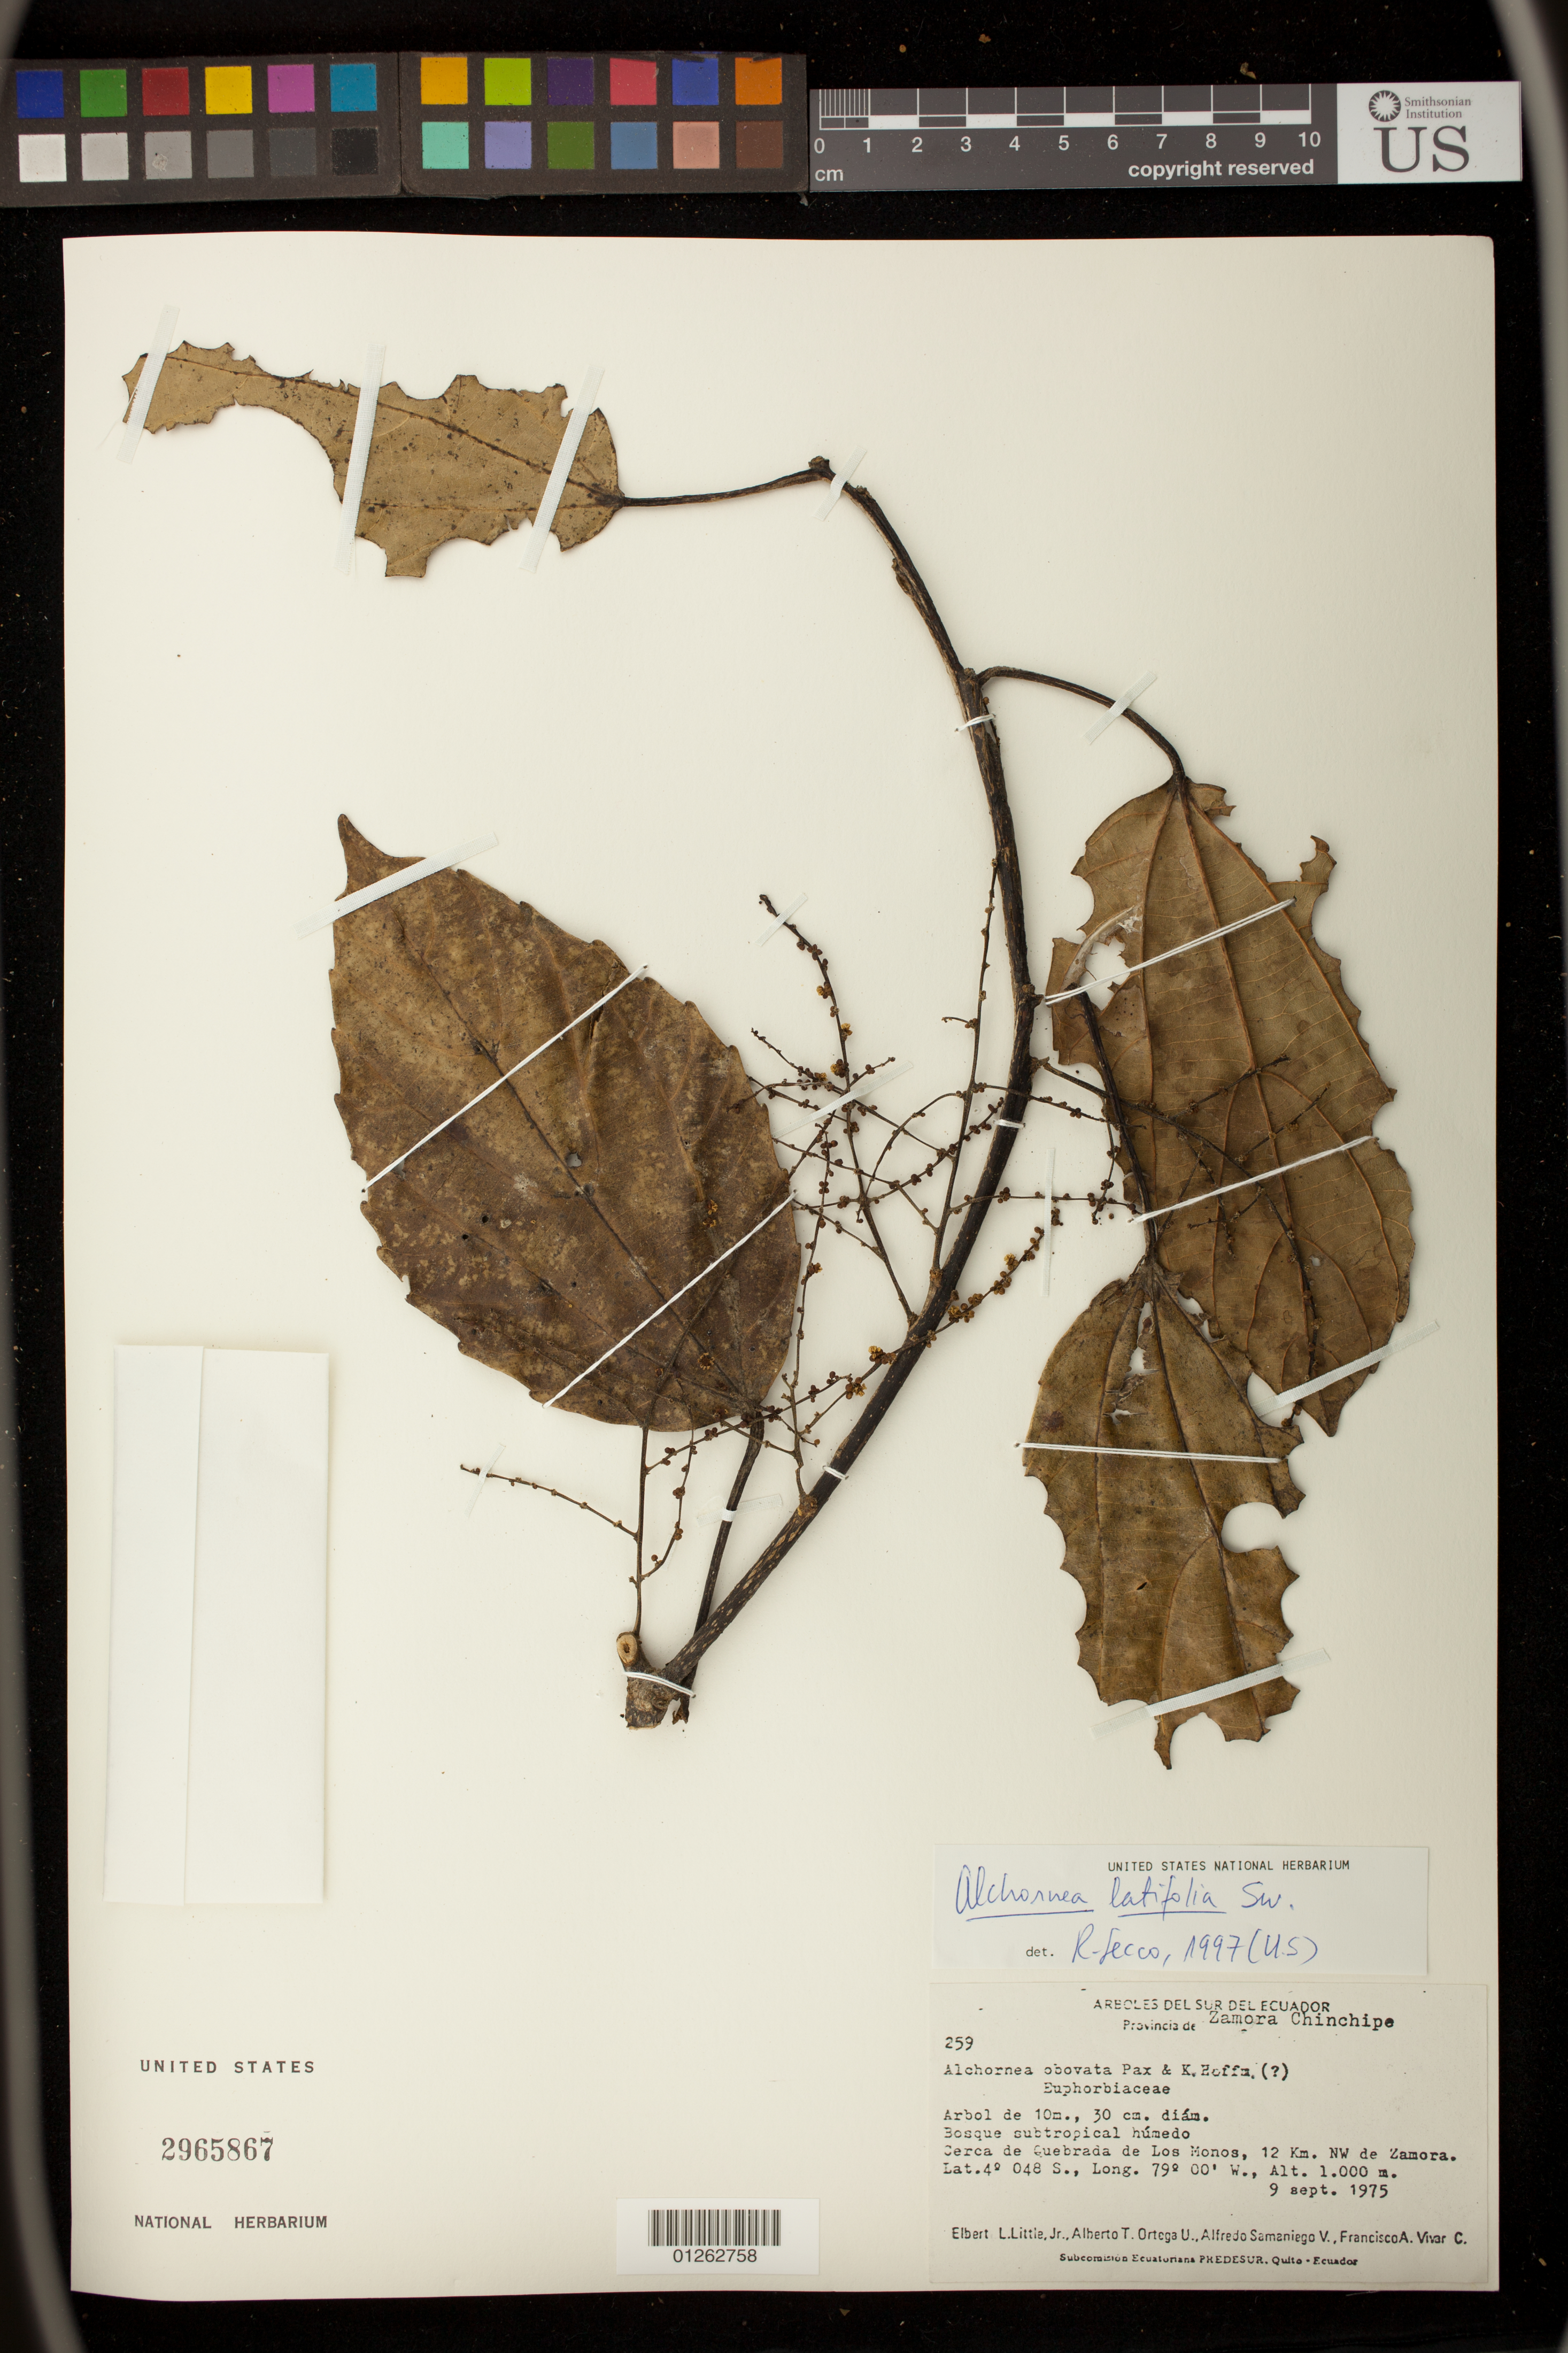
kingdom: Plantae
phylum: Tracheophyta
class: Magnoliopsida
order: Malpighiales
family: Euphorbiaceae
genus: Alchornea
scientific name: Alchornea latifolia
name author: Sw.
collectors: E. L. Little, A. T. Ortega U., A. V. Samaniego & F. A. Vivar C.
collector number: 259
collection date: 1975-09-09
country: Ecuador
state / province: Zamora-Chinchipe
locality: Cerca de Quebrada de Los Monos, 12 Km. NW de Zamora.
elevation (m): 1000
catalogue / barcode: US 2965867